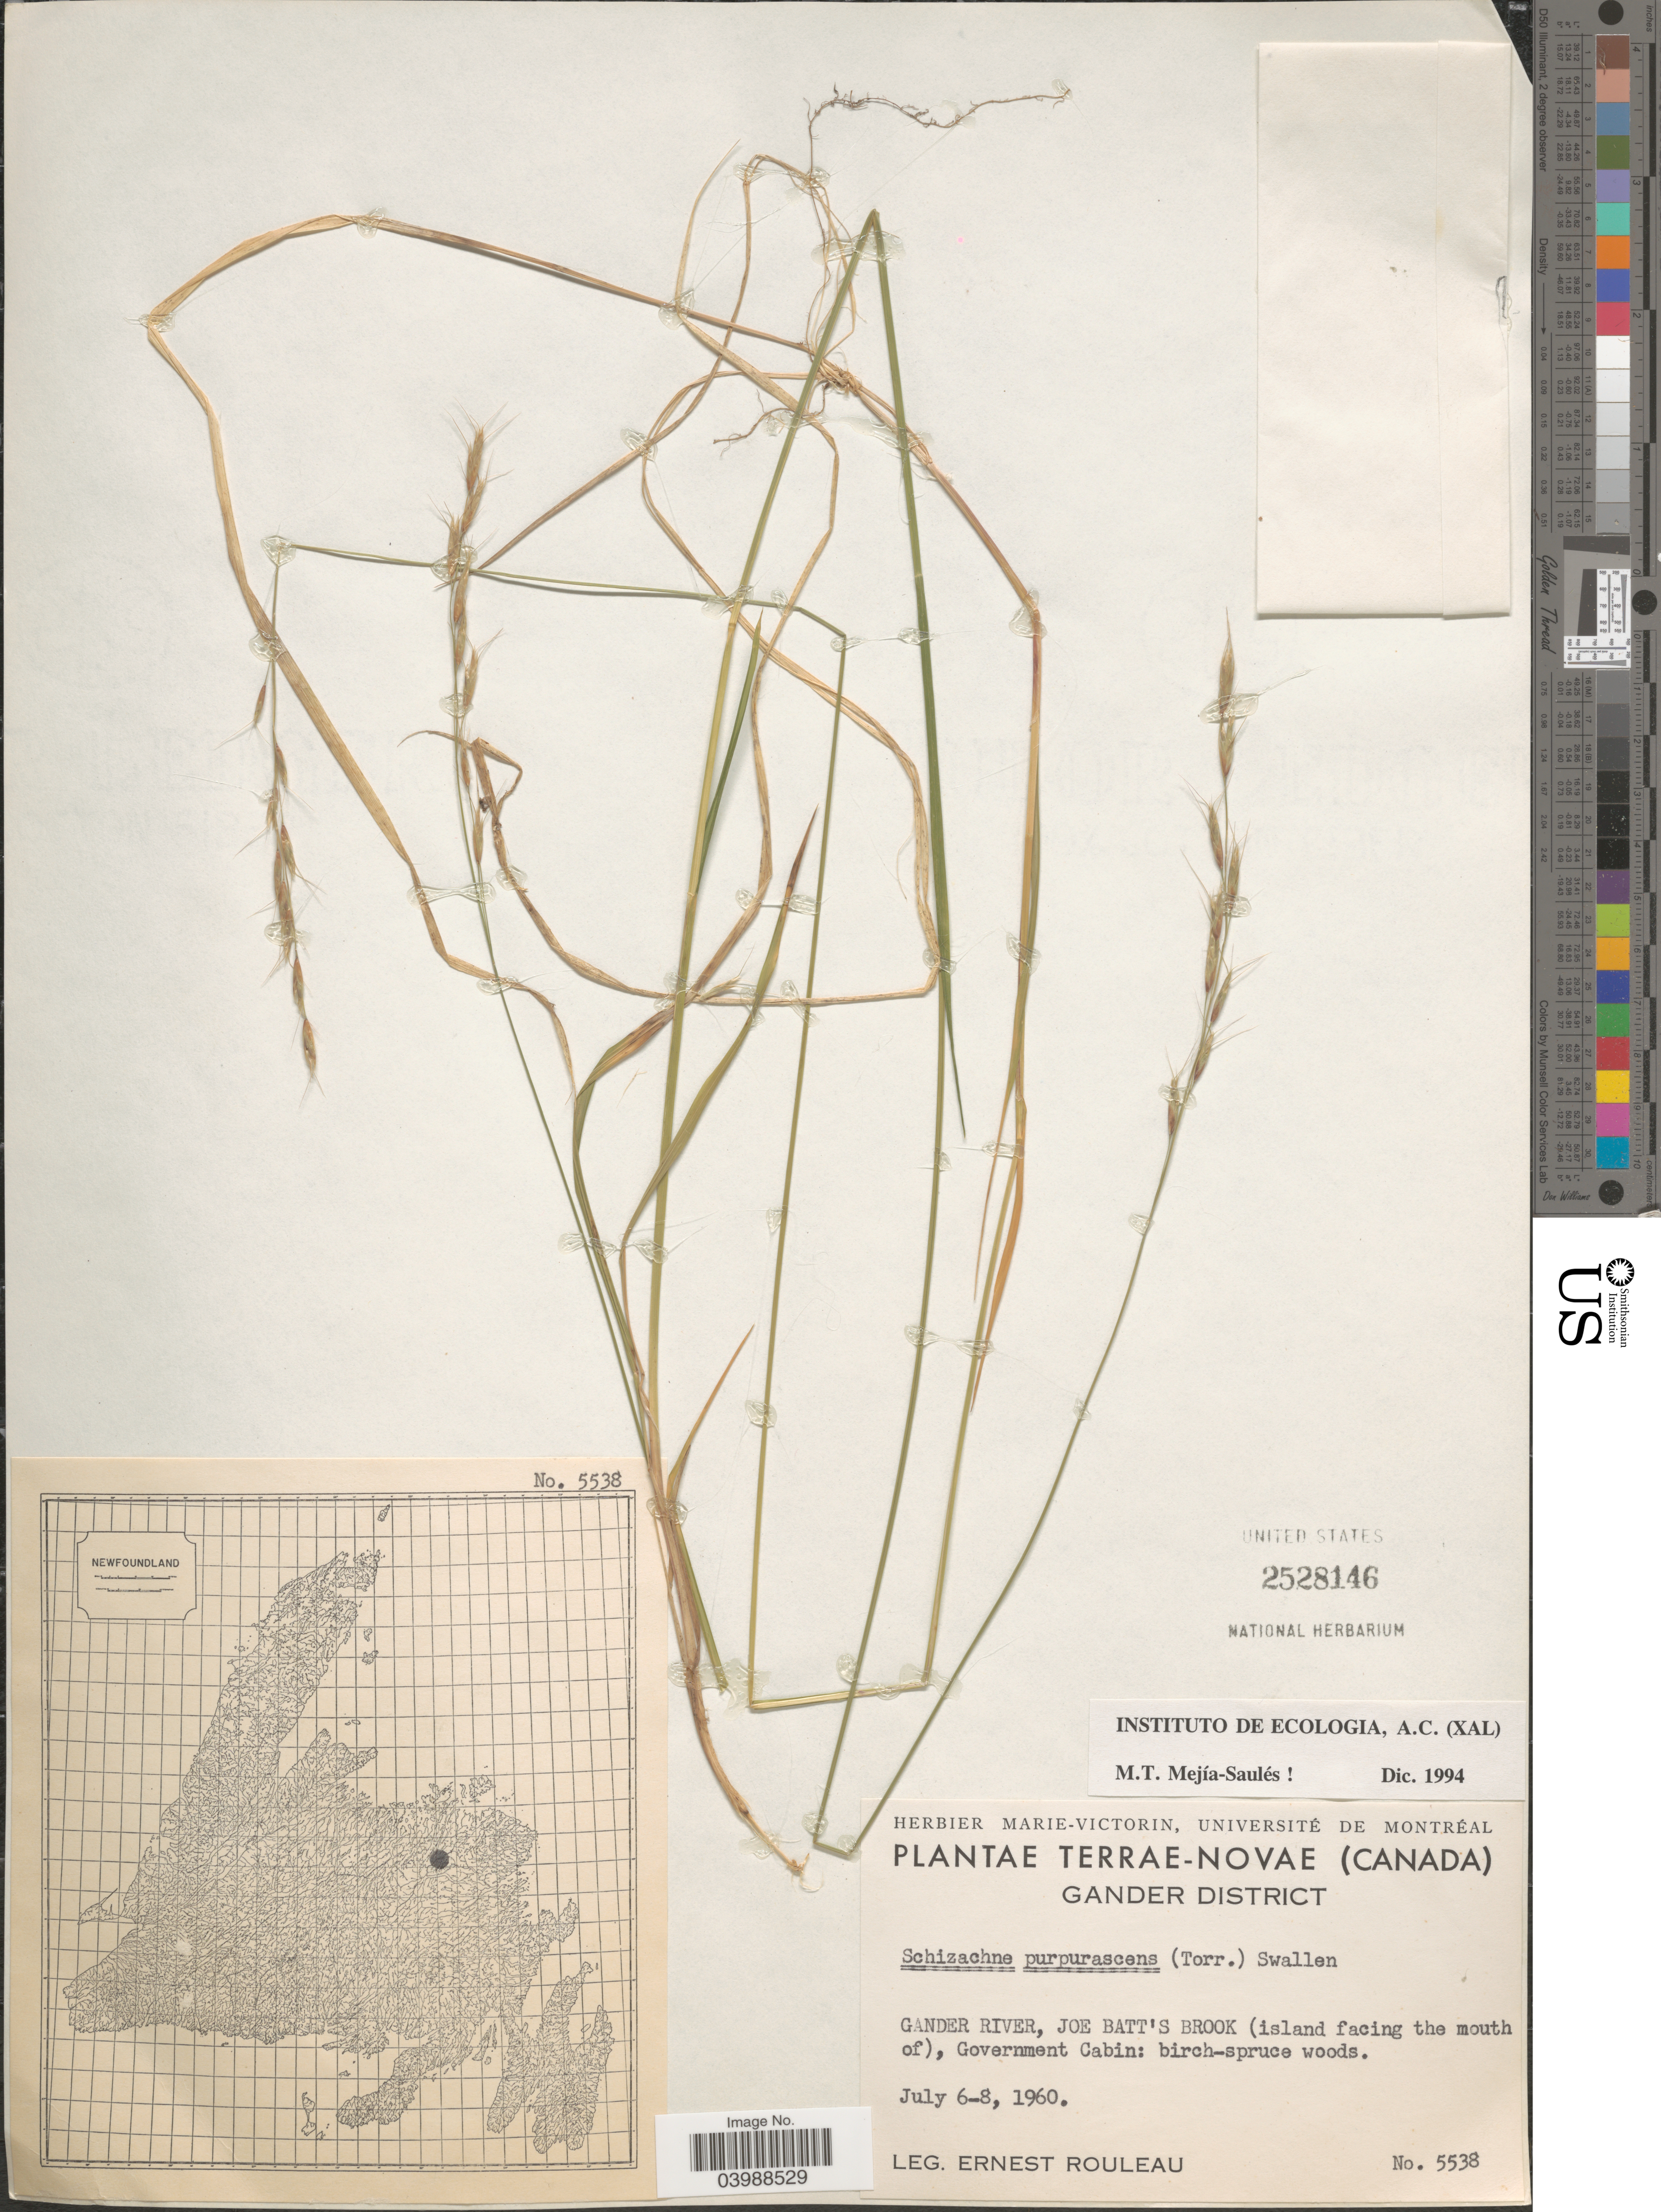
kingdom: Plantae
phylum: Tracheophyta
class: Liliopsida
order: Poales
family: Poaceae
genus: Schizachne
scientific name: Schizachne purpurascens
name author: (Torr.) Swallen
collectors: J. Rouleau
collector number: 5538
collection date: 1960-07-06/1960-07-08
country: Canada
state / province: Newfoundland and Labrador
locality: Terrae-Novae. Gander District. Gander River, Joe Batt's Brook (island facing the mouth of), Government Cabin.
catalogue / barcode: US 2528146